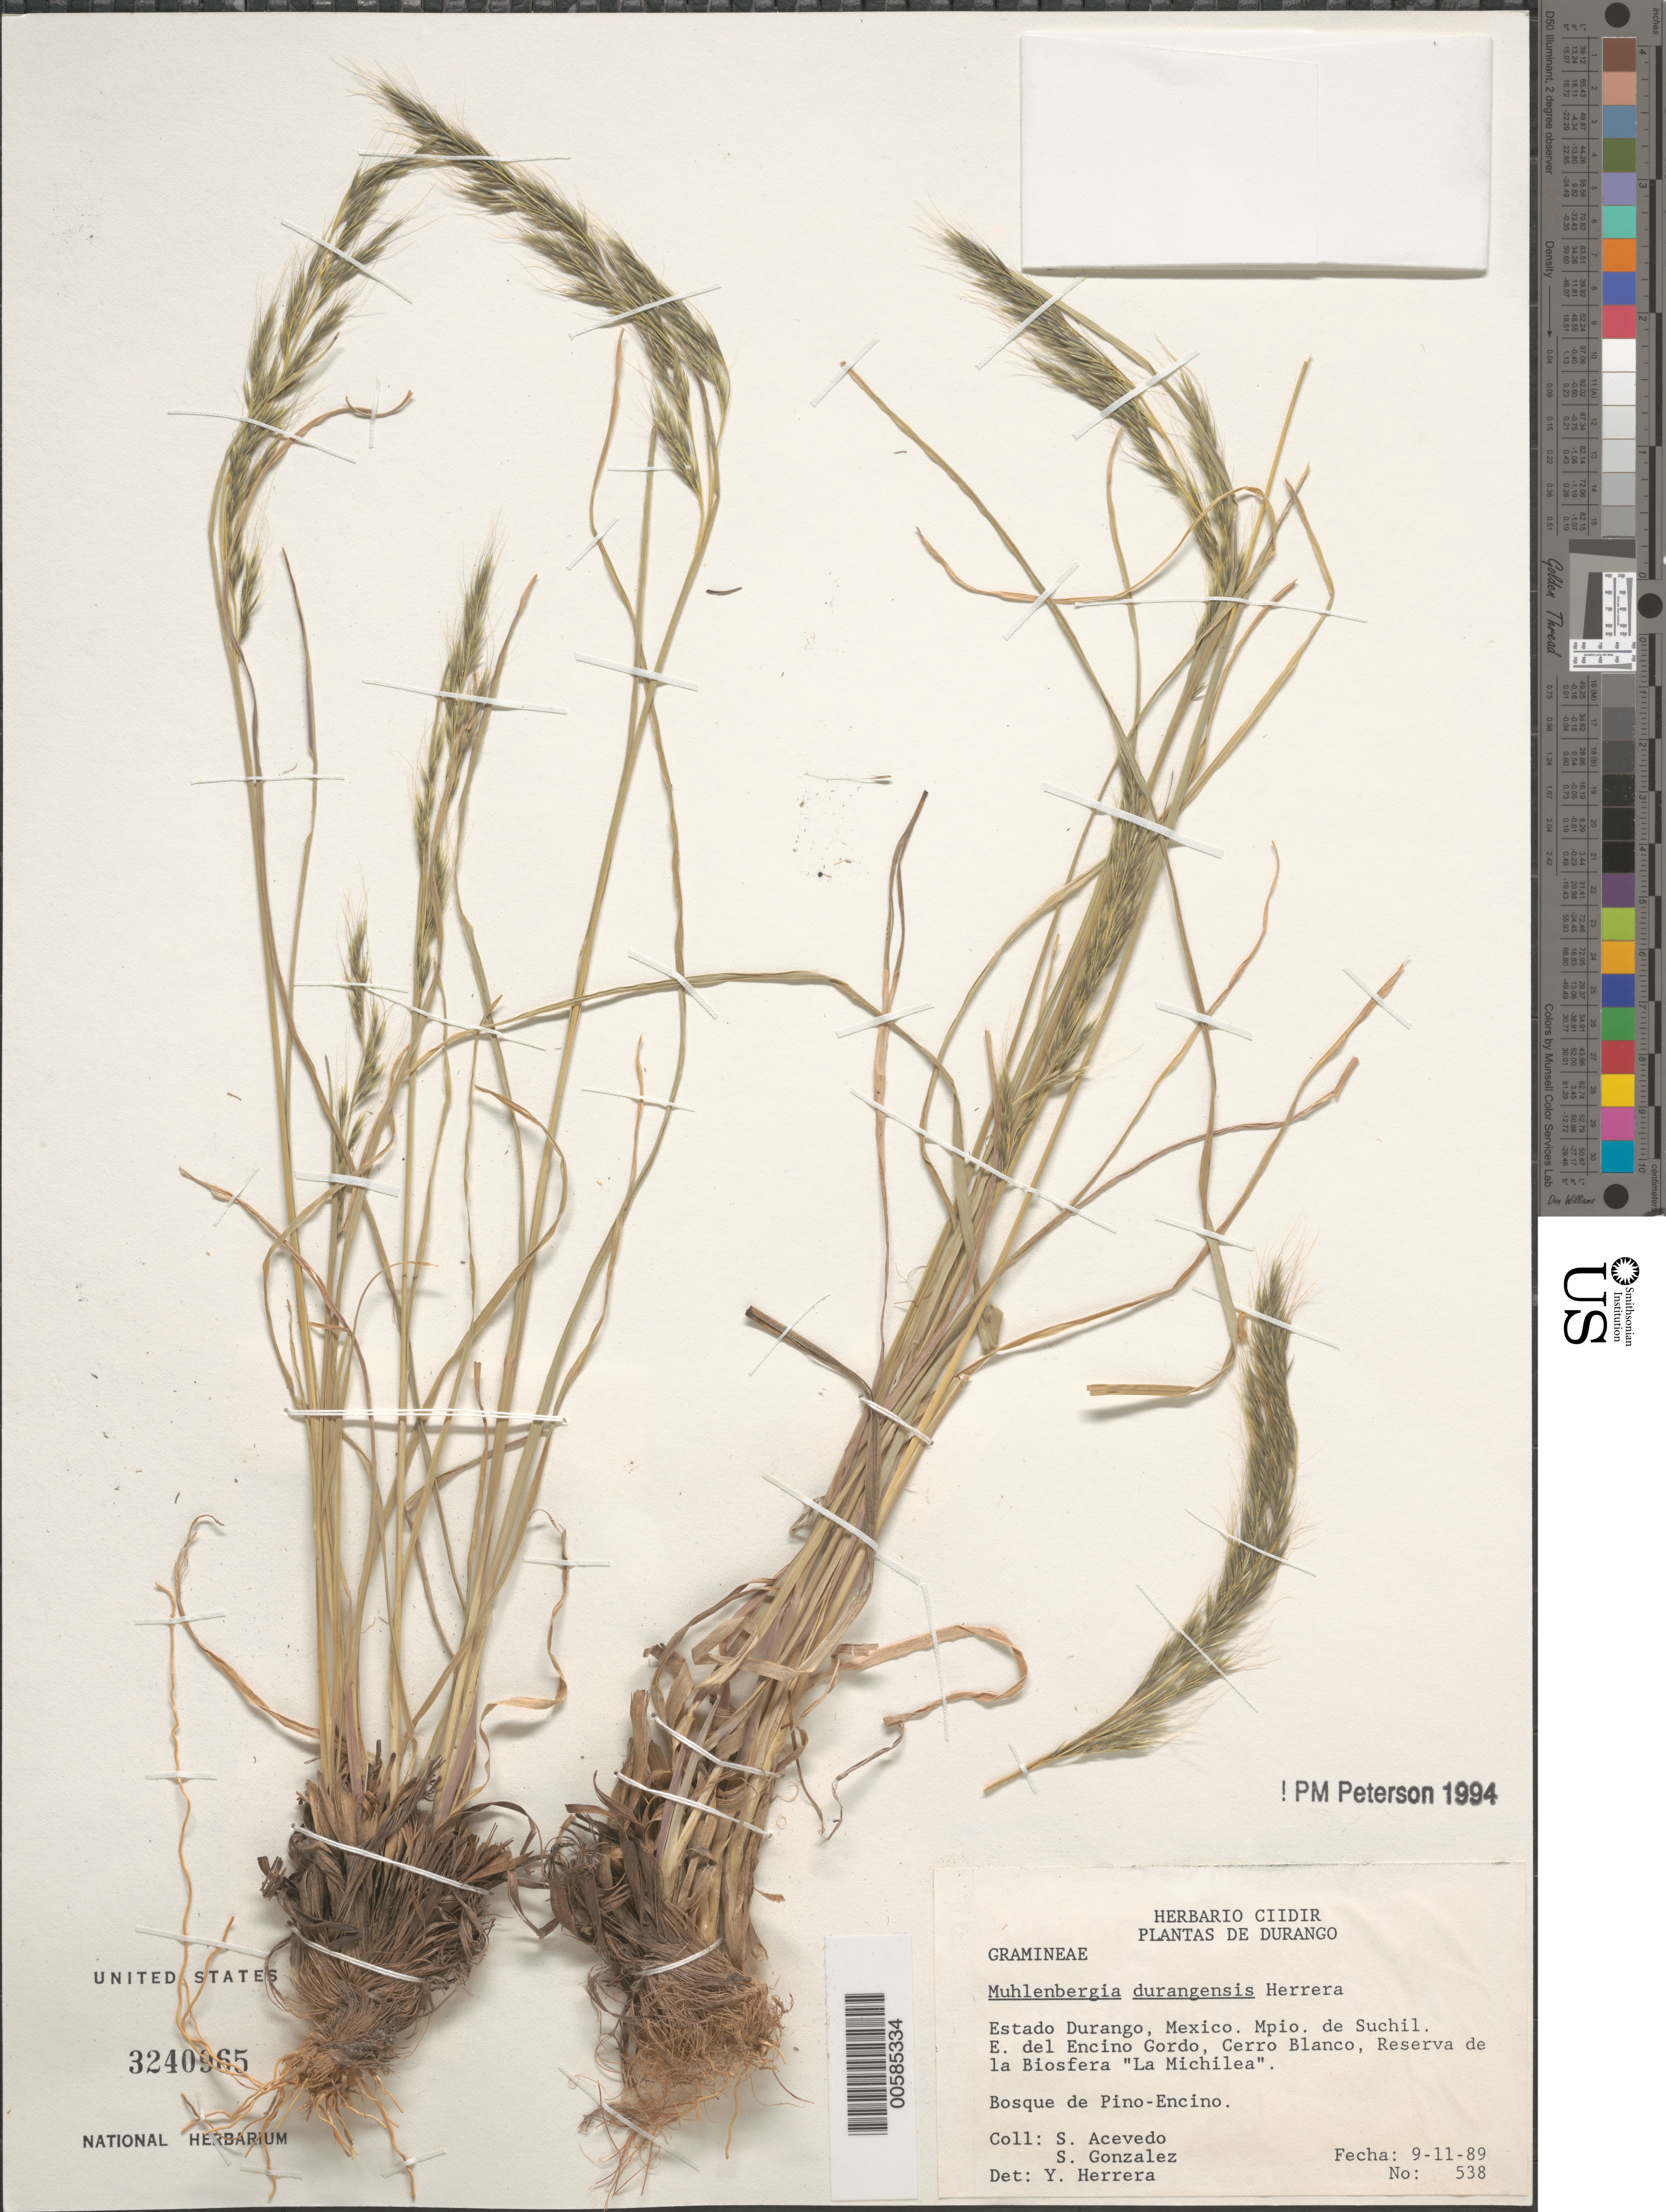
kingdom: Plantae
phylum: Tracheophyta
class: Liliopsida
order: Poales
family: Poaceae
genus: Muhlenbergia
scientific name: Muhlenbergia durangensis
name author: Y. Herrera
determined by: Herrera Arrieta, Y., (CIIDIR), Instituto Politecnico Nacional (MEXICO)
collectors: S. Acevedo & S. Gonzalez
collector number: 538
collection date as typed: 9 Nov 1989 or 11 Sep 1989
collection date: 1989-09-11 or 1989-11-09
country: Mexico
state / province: Durango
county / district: Suchil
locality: E del Encino Gordo, Cerro Blanco, Reserva de la Biosfera "La Michilea".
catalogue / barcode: US 3240965